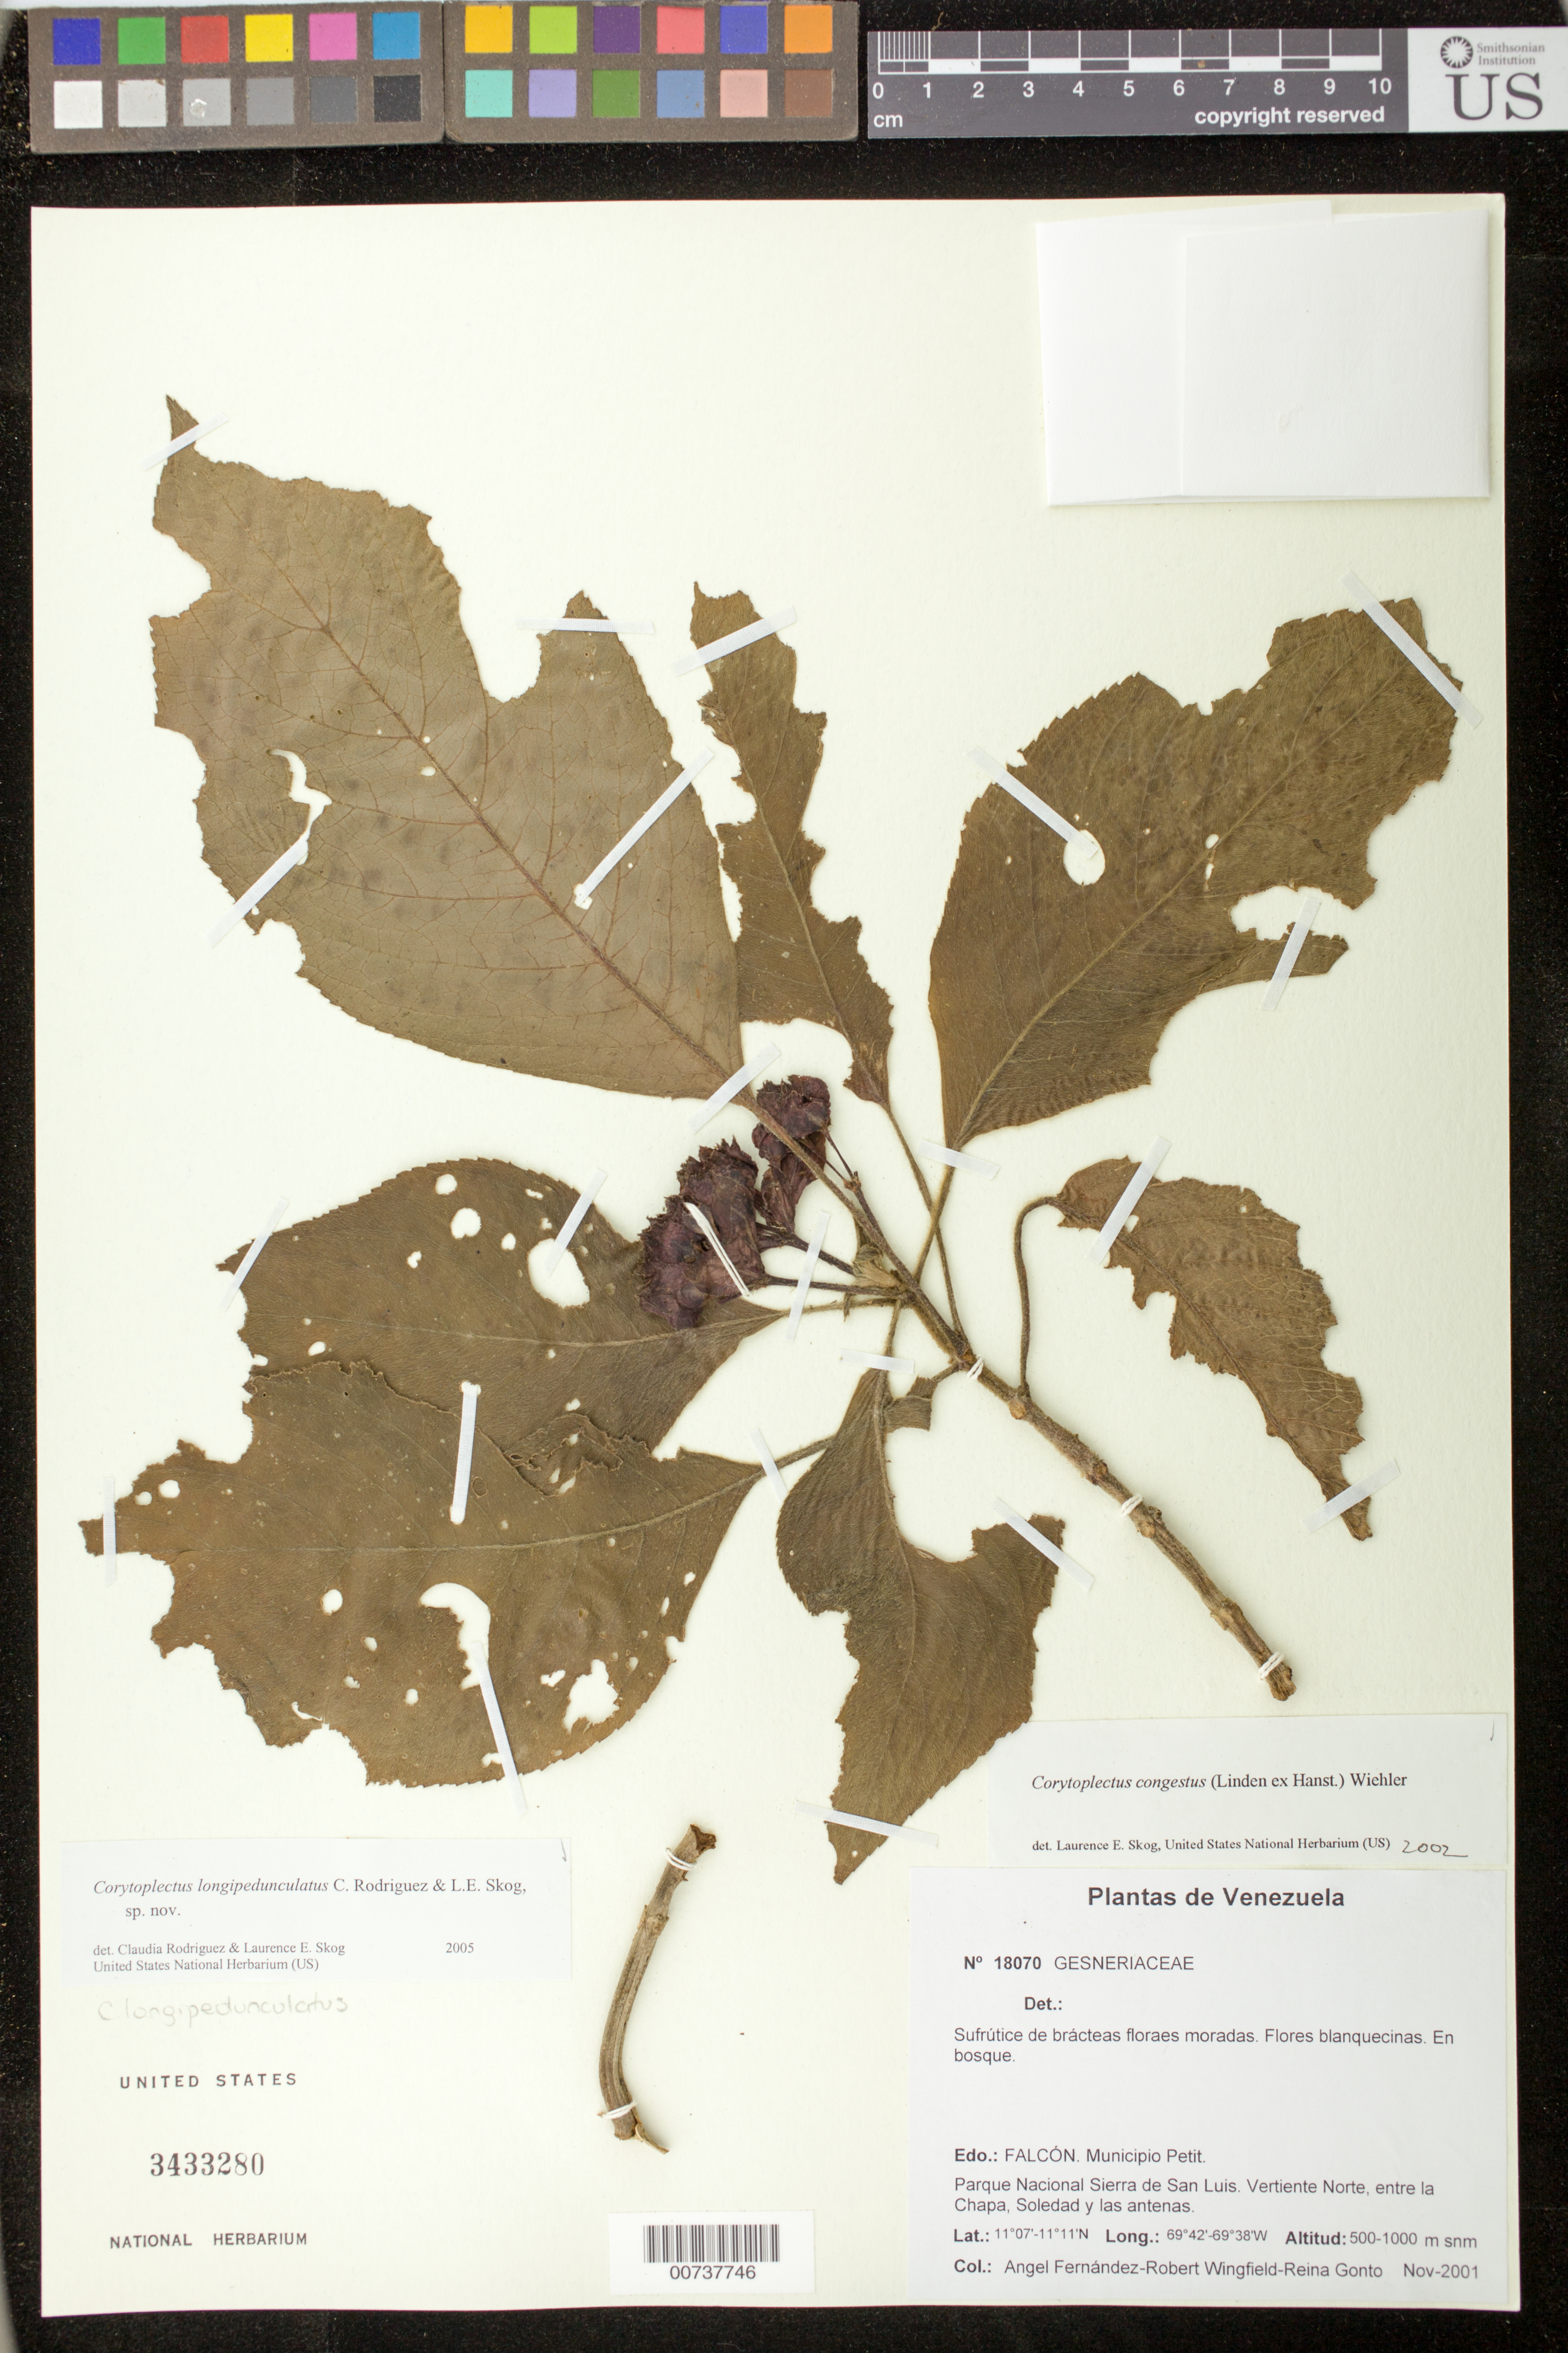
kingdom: Plantae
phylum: Tracheophyta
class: Magnoliopsida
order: Lamiales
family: Gesneriaceae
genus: Corytoplectus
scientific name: Corytoplectus longipedunculatus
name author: Rodr.-Flores & L.E. Skog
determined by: Rodríguez-Flores, C. I.; Skog, L. E.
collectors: A. Fernández, R. Wingfield & R. Gonto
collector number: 18070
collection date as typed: Nov 2001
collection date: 2001-11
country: Venezuela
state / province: Falcón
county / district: Petit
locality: Parque Nacional Sierra de San Luis, vertiente norte, entre la Chapa, Soledad y las antenas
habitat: En bosque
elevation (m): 500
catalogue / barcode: US 3433280